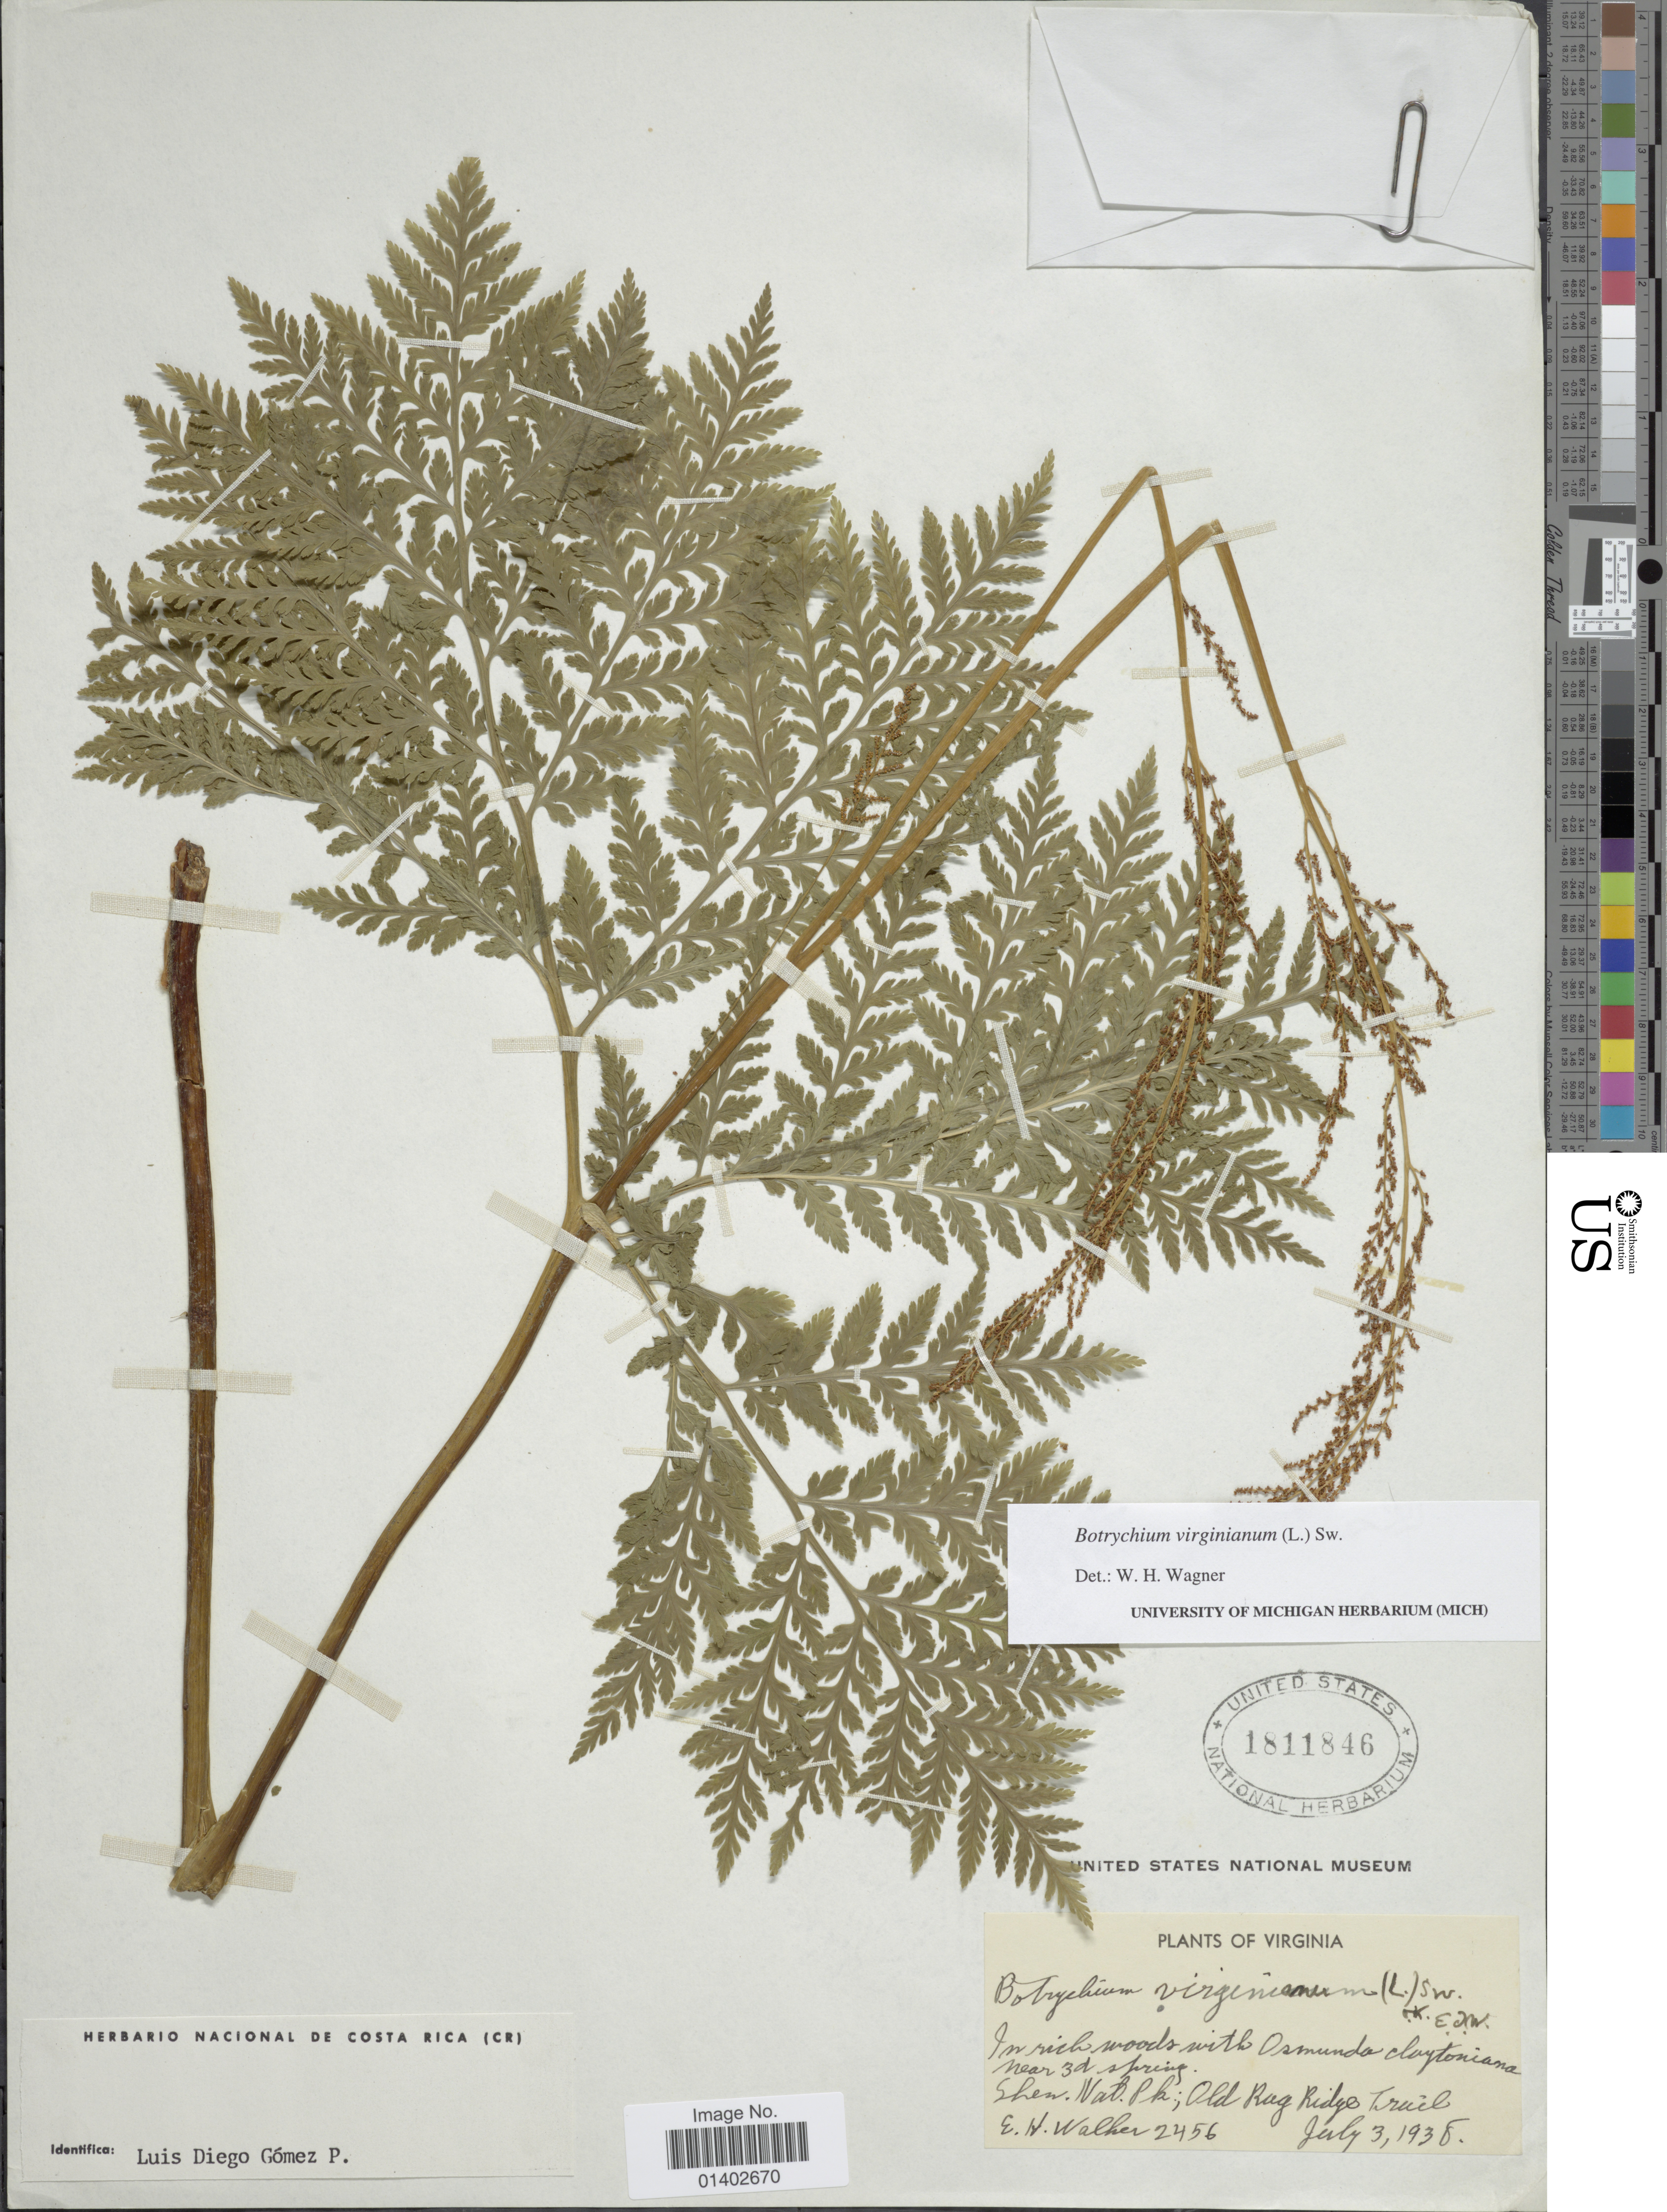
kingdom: Plantae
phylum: Tracheophyta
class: Polypodiopsida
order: Ophioglossales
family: Ophioglossaceae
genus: Botrychium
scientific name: Botrychium virginianum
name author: (L.) Sw.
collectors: E. H. Walker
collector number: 2456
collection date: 1938-07-03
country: United States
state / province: Virginia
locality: In rich woods with Osmunda claytoniana near 3d spring. Shen. Nat. Pk.; Old Rag Ridge Trail.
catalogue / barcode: US 1811846